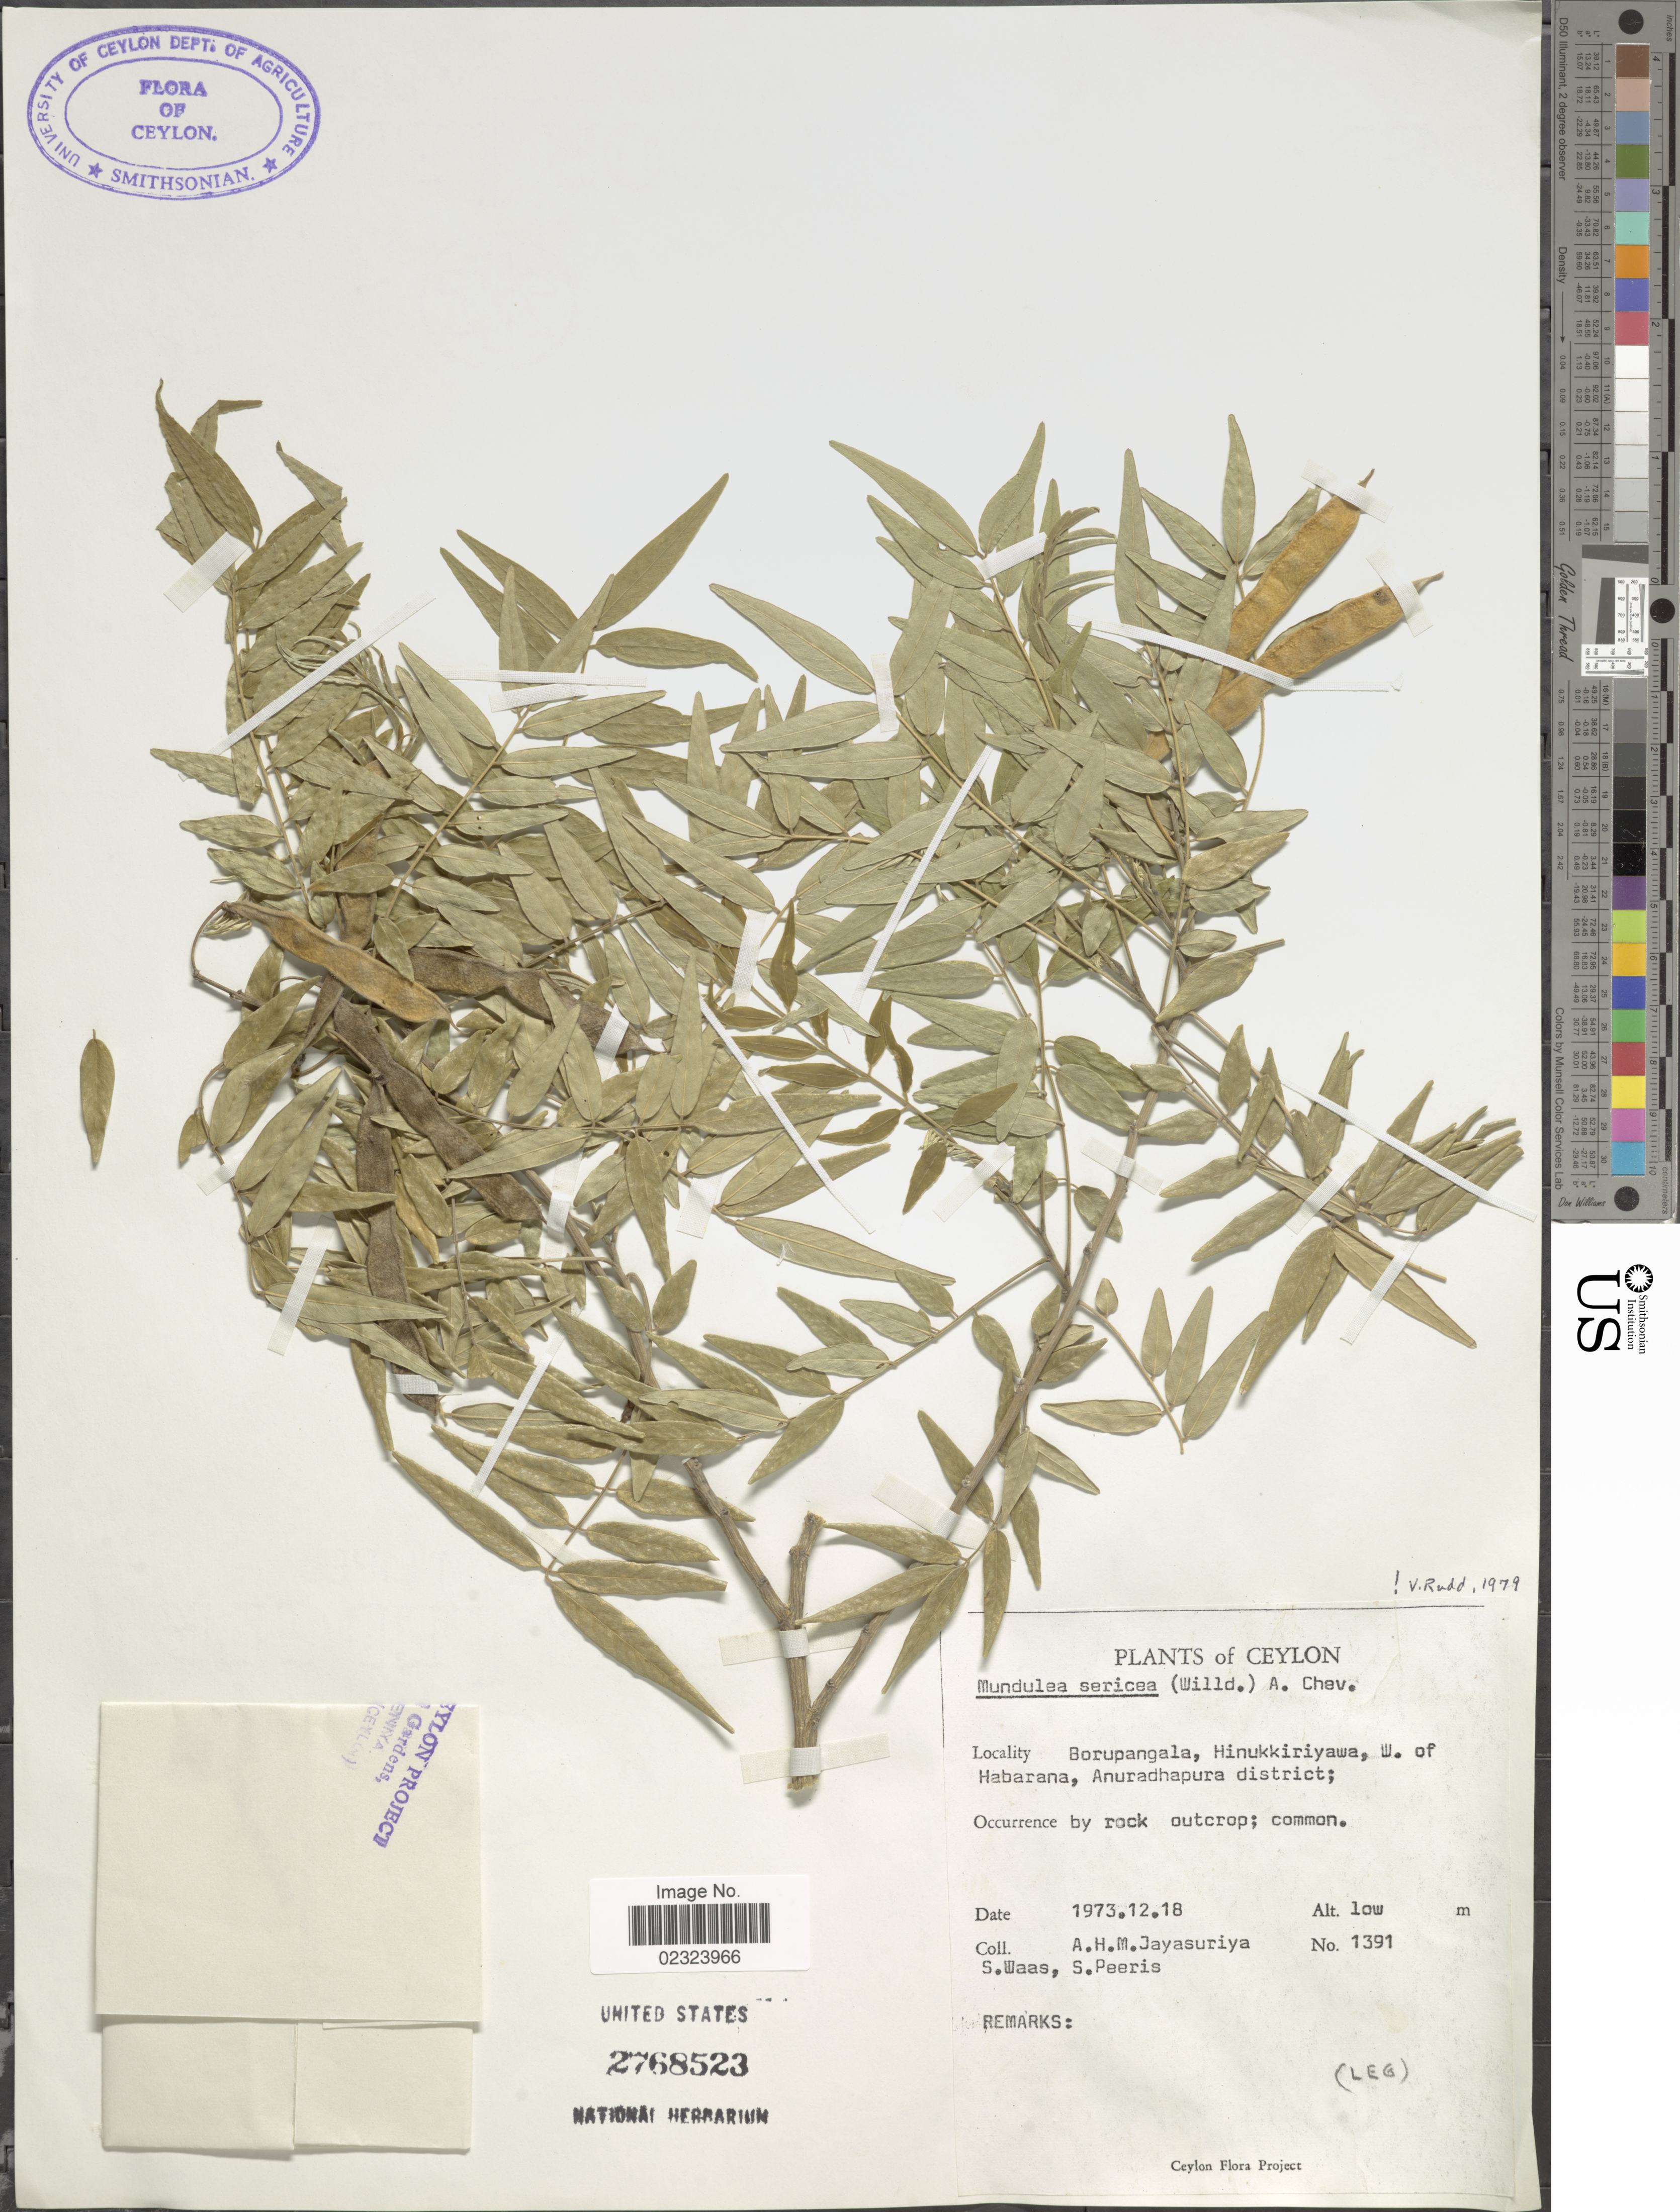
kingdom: Plantae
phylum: Tracheophyta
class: Magnoliopsida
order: Fabales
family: Fabaceae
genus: Mundulea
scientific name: Mundulea sericea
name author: (Willd.) A. Chev.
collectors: A. H. Jayasuriya, S. Waas & S. Peeris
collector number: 1391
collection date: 1973-12-18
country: Sri Lanka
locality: Ceylon. Borupangala, Hinukkiriyawa, W. of Habarana, Anuradhapura district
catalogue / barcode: US 2768523